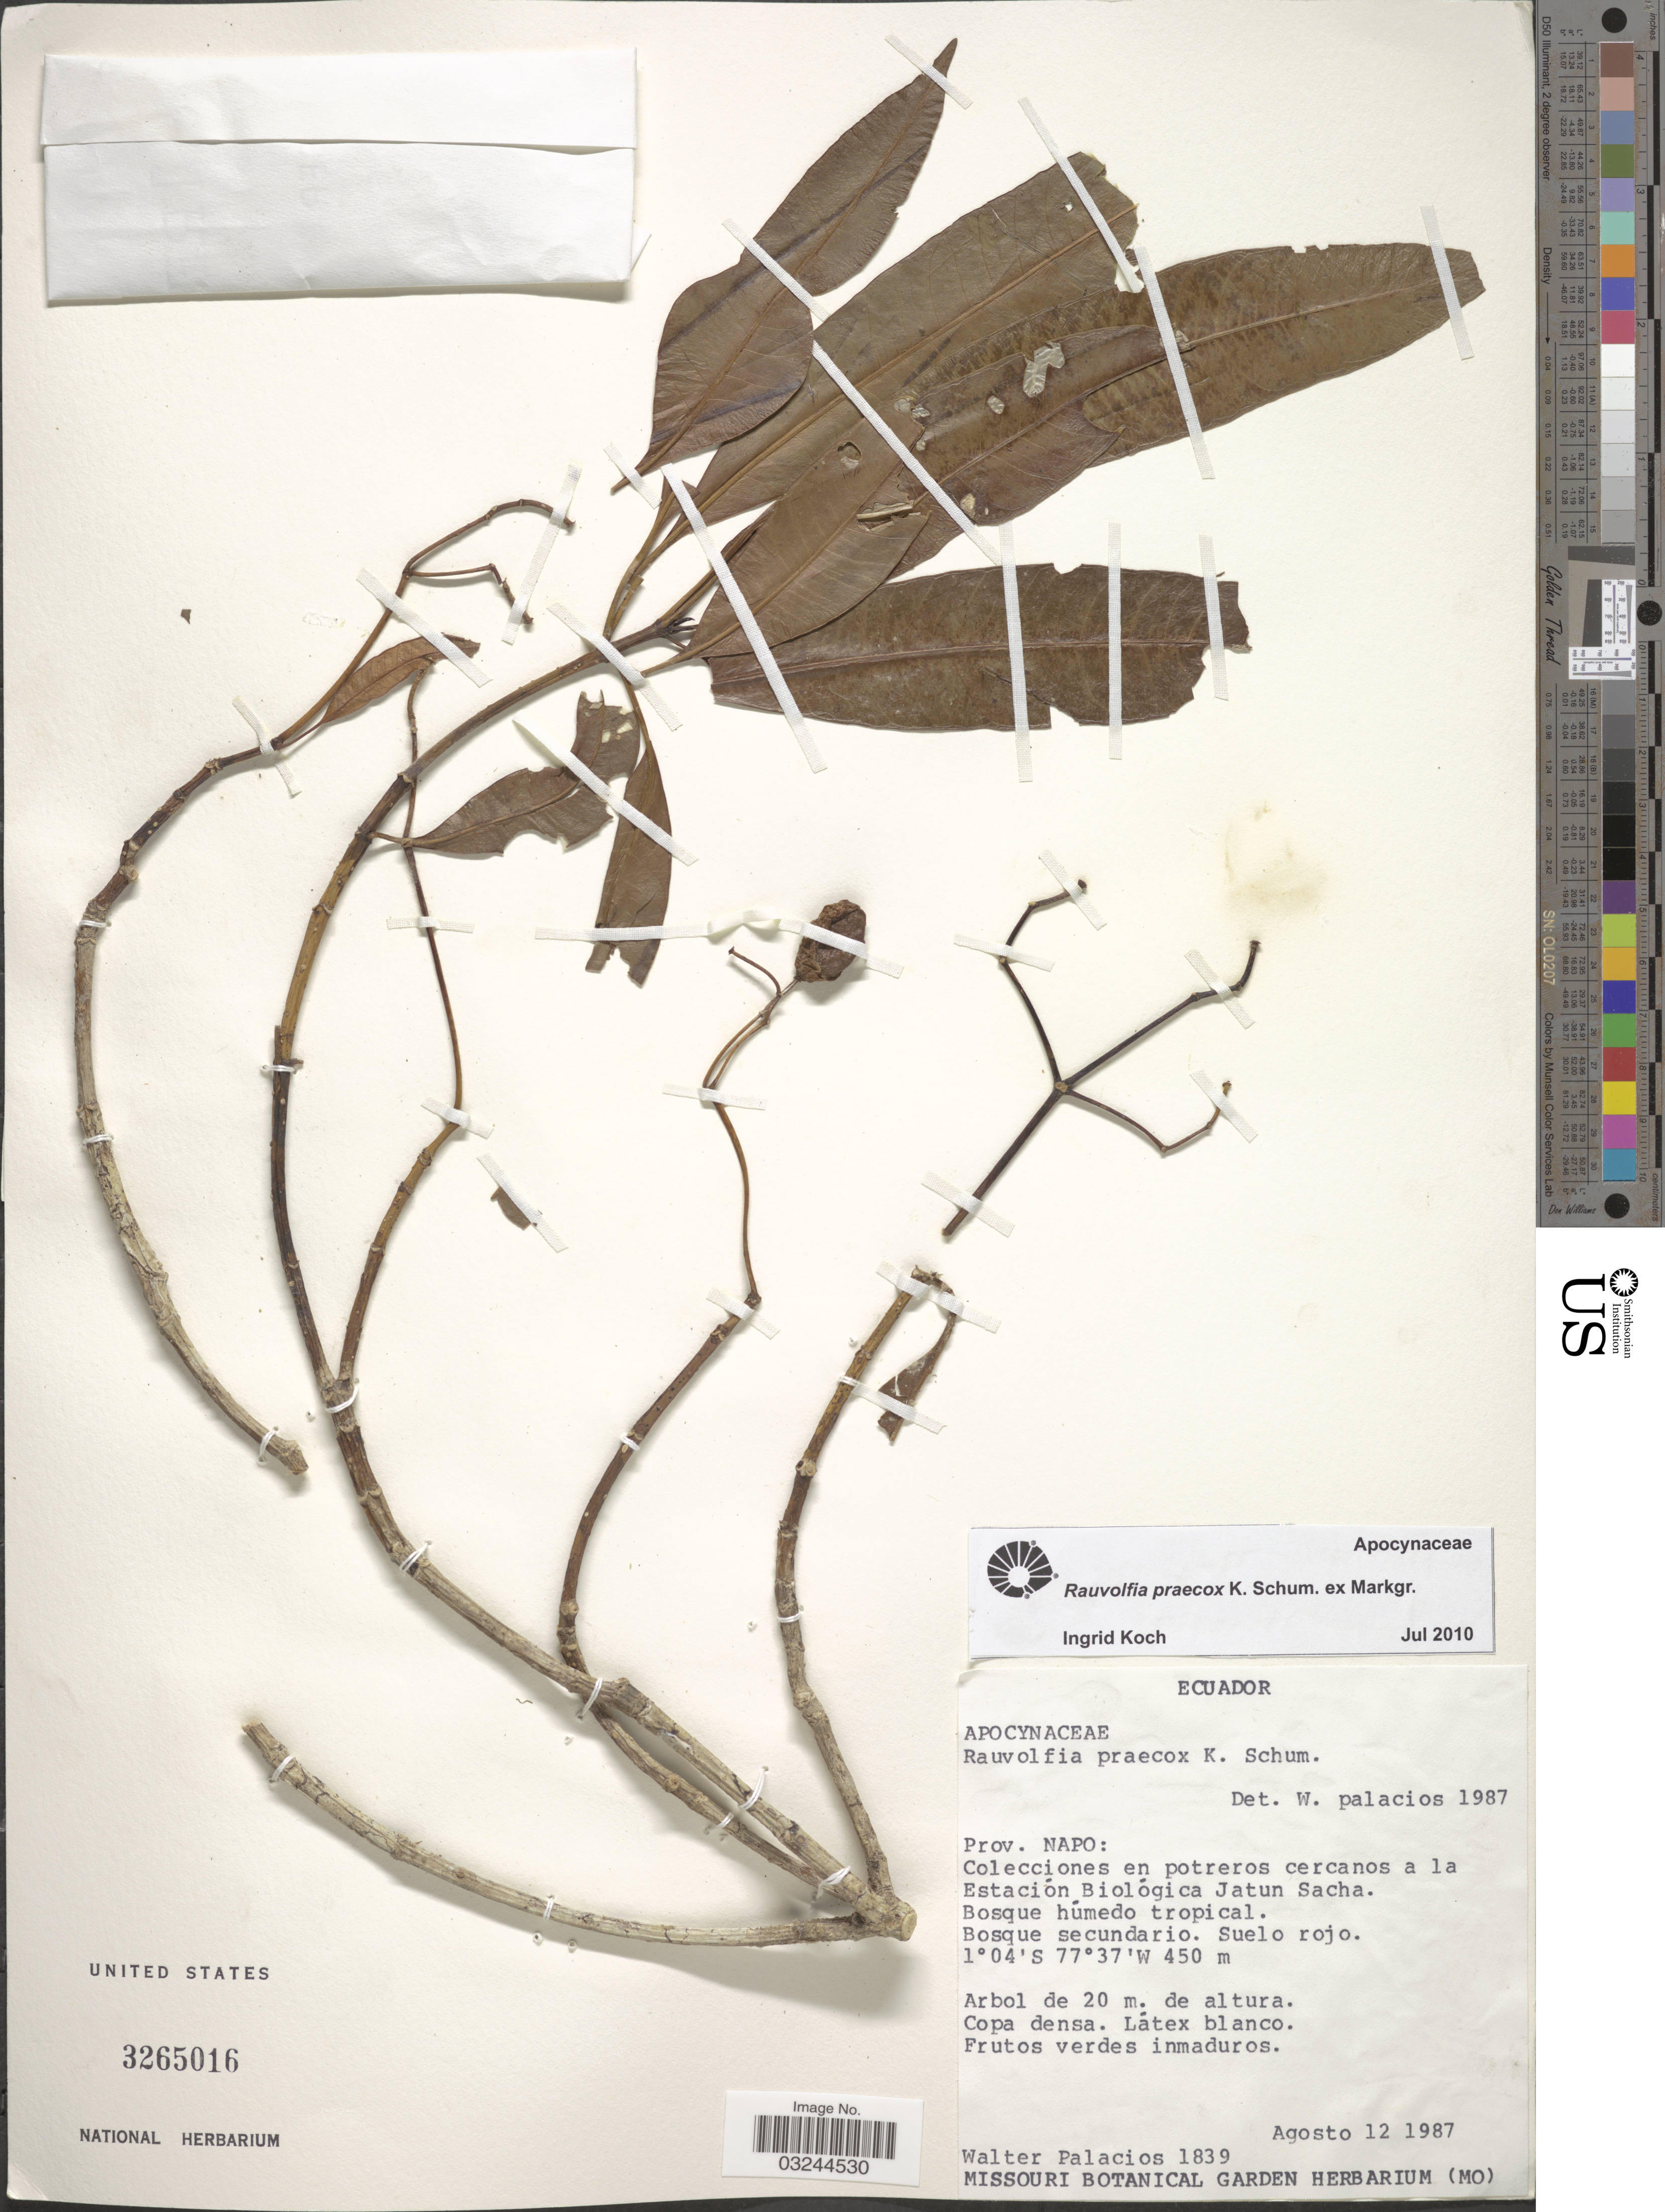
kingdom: Plantae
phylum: Tracheophyta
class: Magnoliopsida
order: Gentianales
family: Apocynaceae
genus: Rauvolfia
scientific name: Rauvolfia praecox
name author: K. Schum. ex Markgr.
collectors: W. Palacios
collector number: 1839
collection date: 1987-08-12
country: Ecuador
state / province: Napo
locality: En potreros cercanos a la Estacion Biológica Jatun Sacha.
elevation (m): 450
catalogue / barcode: US 3265016